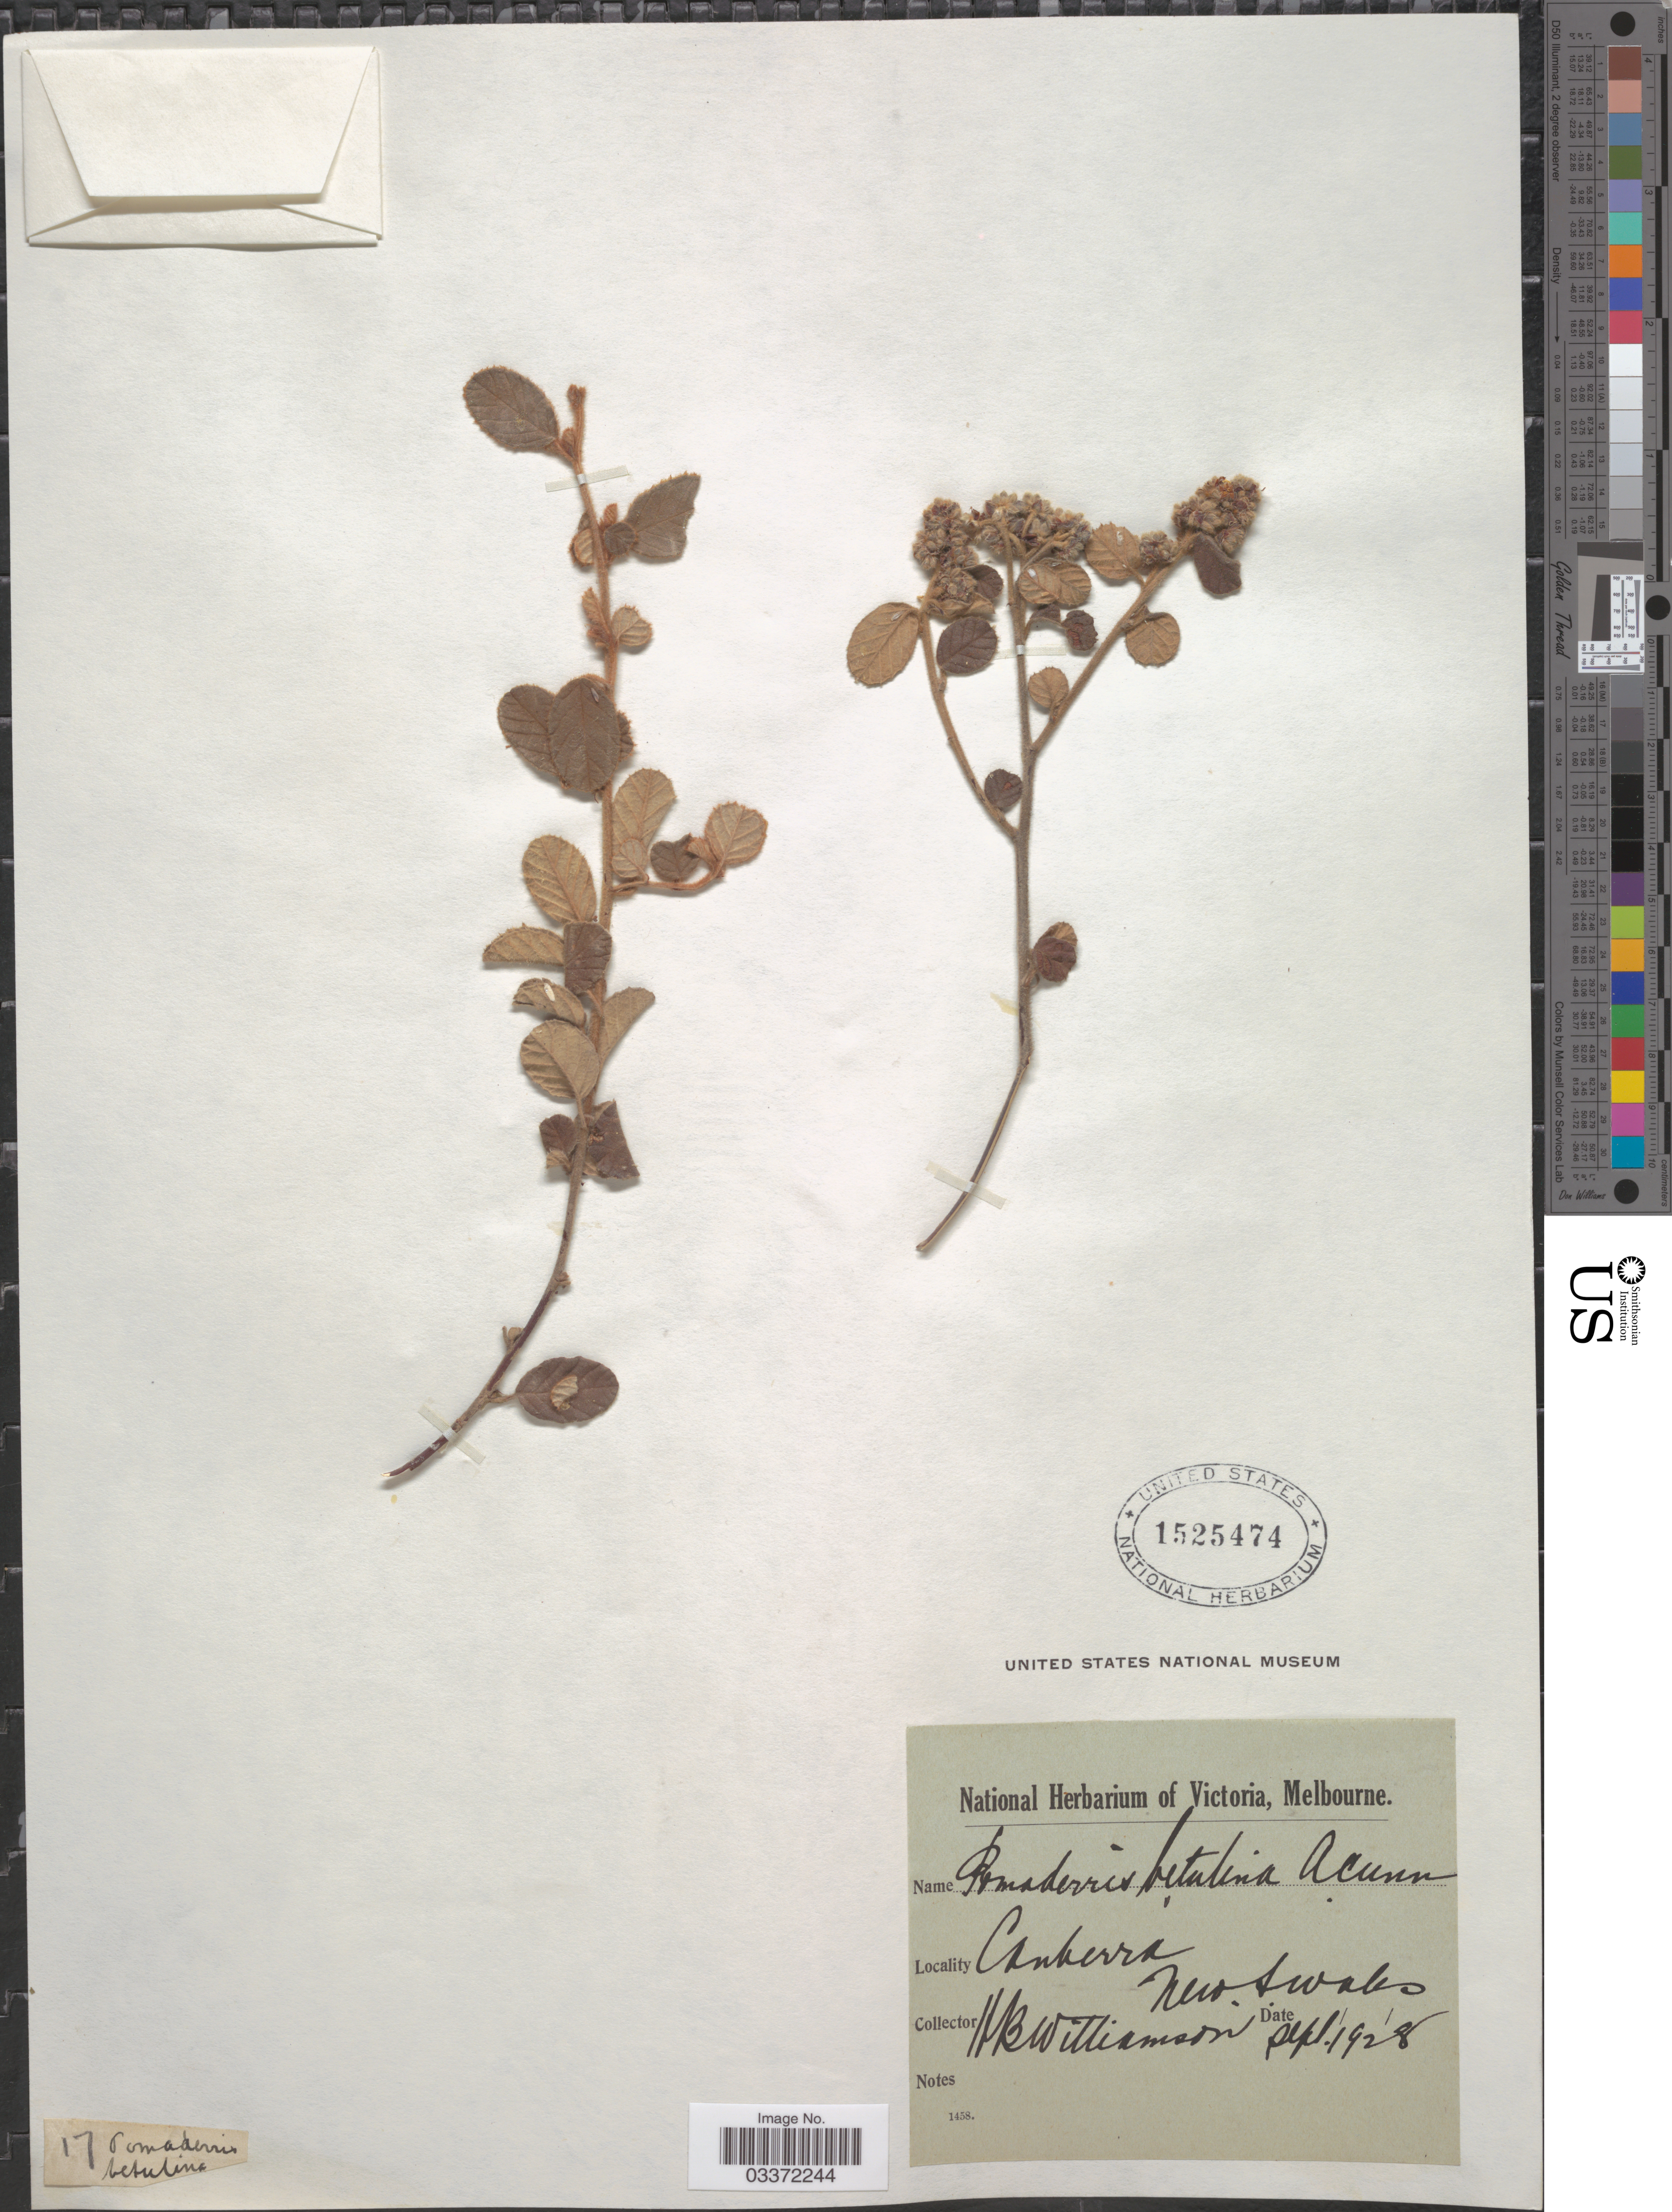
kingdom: Plantae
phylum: Tracheophyta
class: Magnoliopsida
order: Rosales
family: Rhamnaceae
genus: Pomaderris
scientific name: Pomaderris betulina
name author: A. Cunn.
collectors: H. Williamson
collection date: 1928-09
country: Australia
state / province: New South Wales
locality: Canberra.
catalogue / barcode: US 1525474